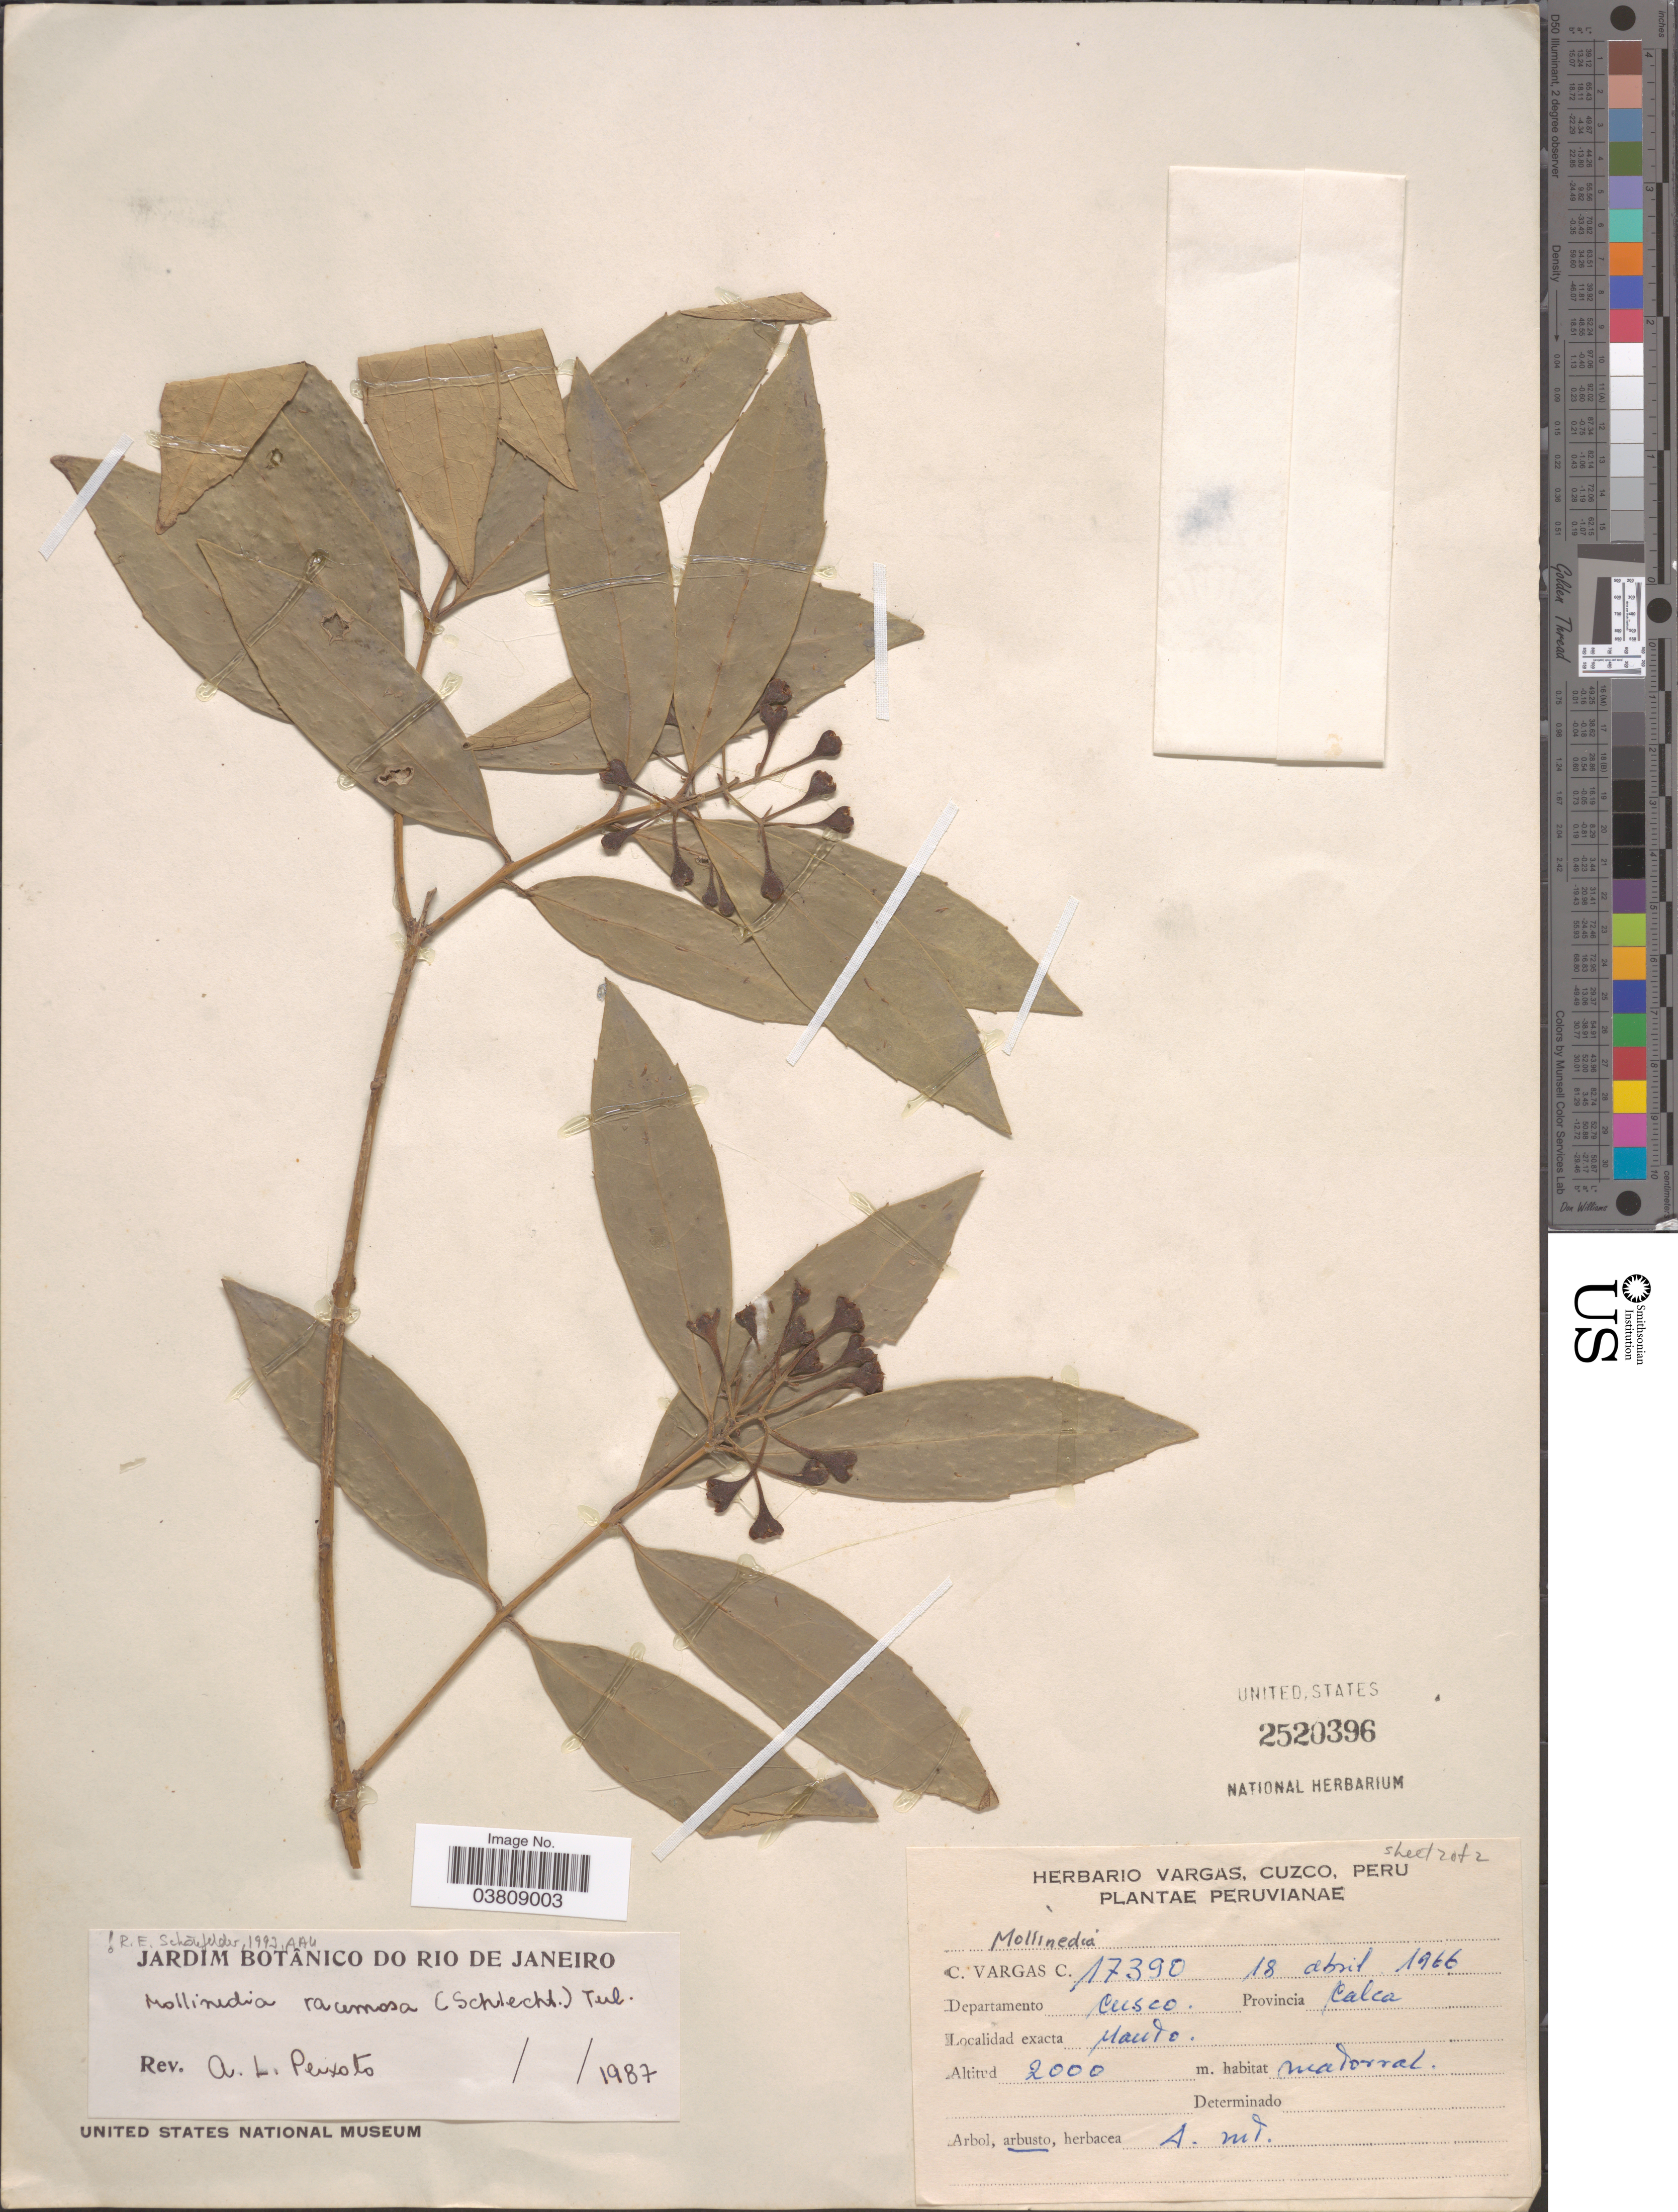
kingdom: Plantae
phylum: Tracheophyta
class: Magnoliopsida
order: Laurales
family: Monimiaceae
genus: Mollinedia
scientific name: Mollinedia racemosa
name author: (Schltdl.) Tul.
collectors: C. Vargas Calderón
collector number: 17390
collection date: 1966-04-18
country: Peru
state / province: Cusco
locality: Departamento Cuzco. Provincia Calca. Manto.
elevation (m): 2000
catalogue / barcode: US 2520396